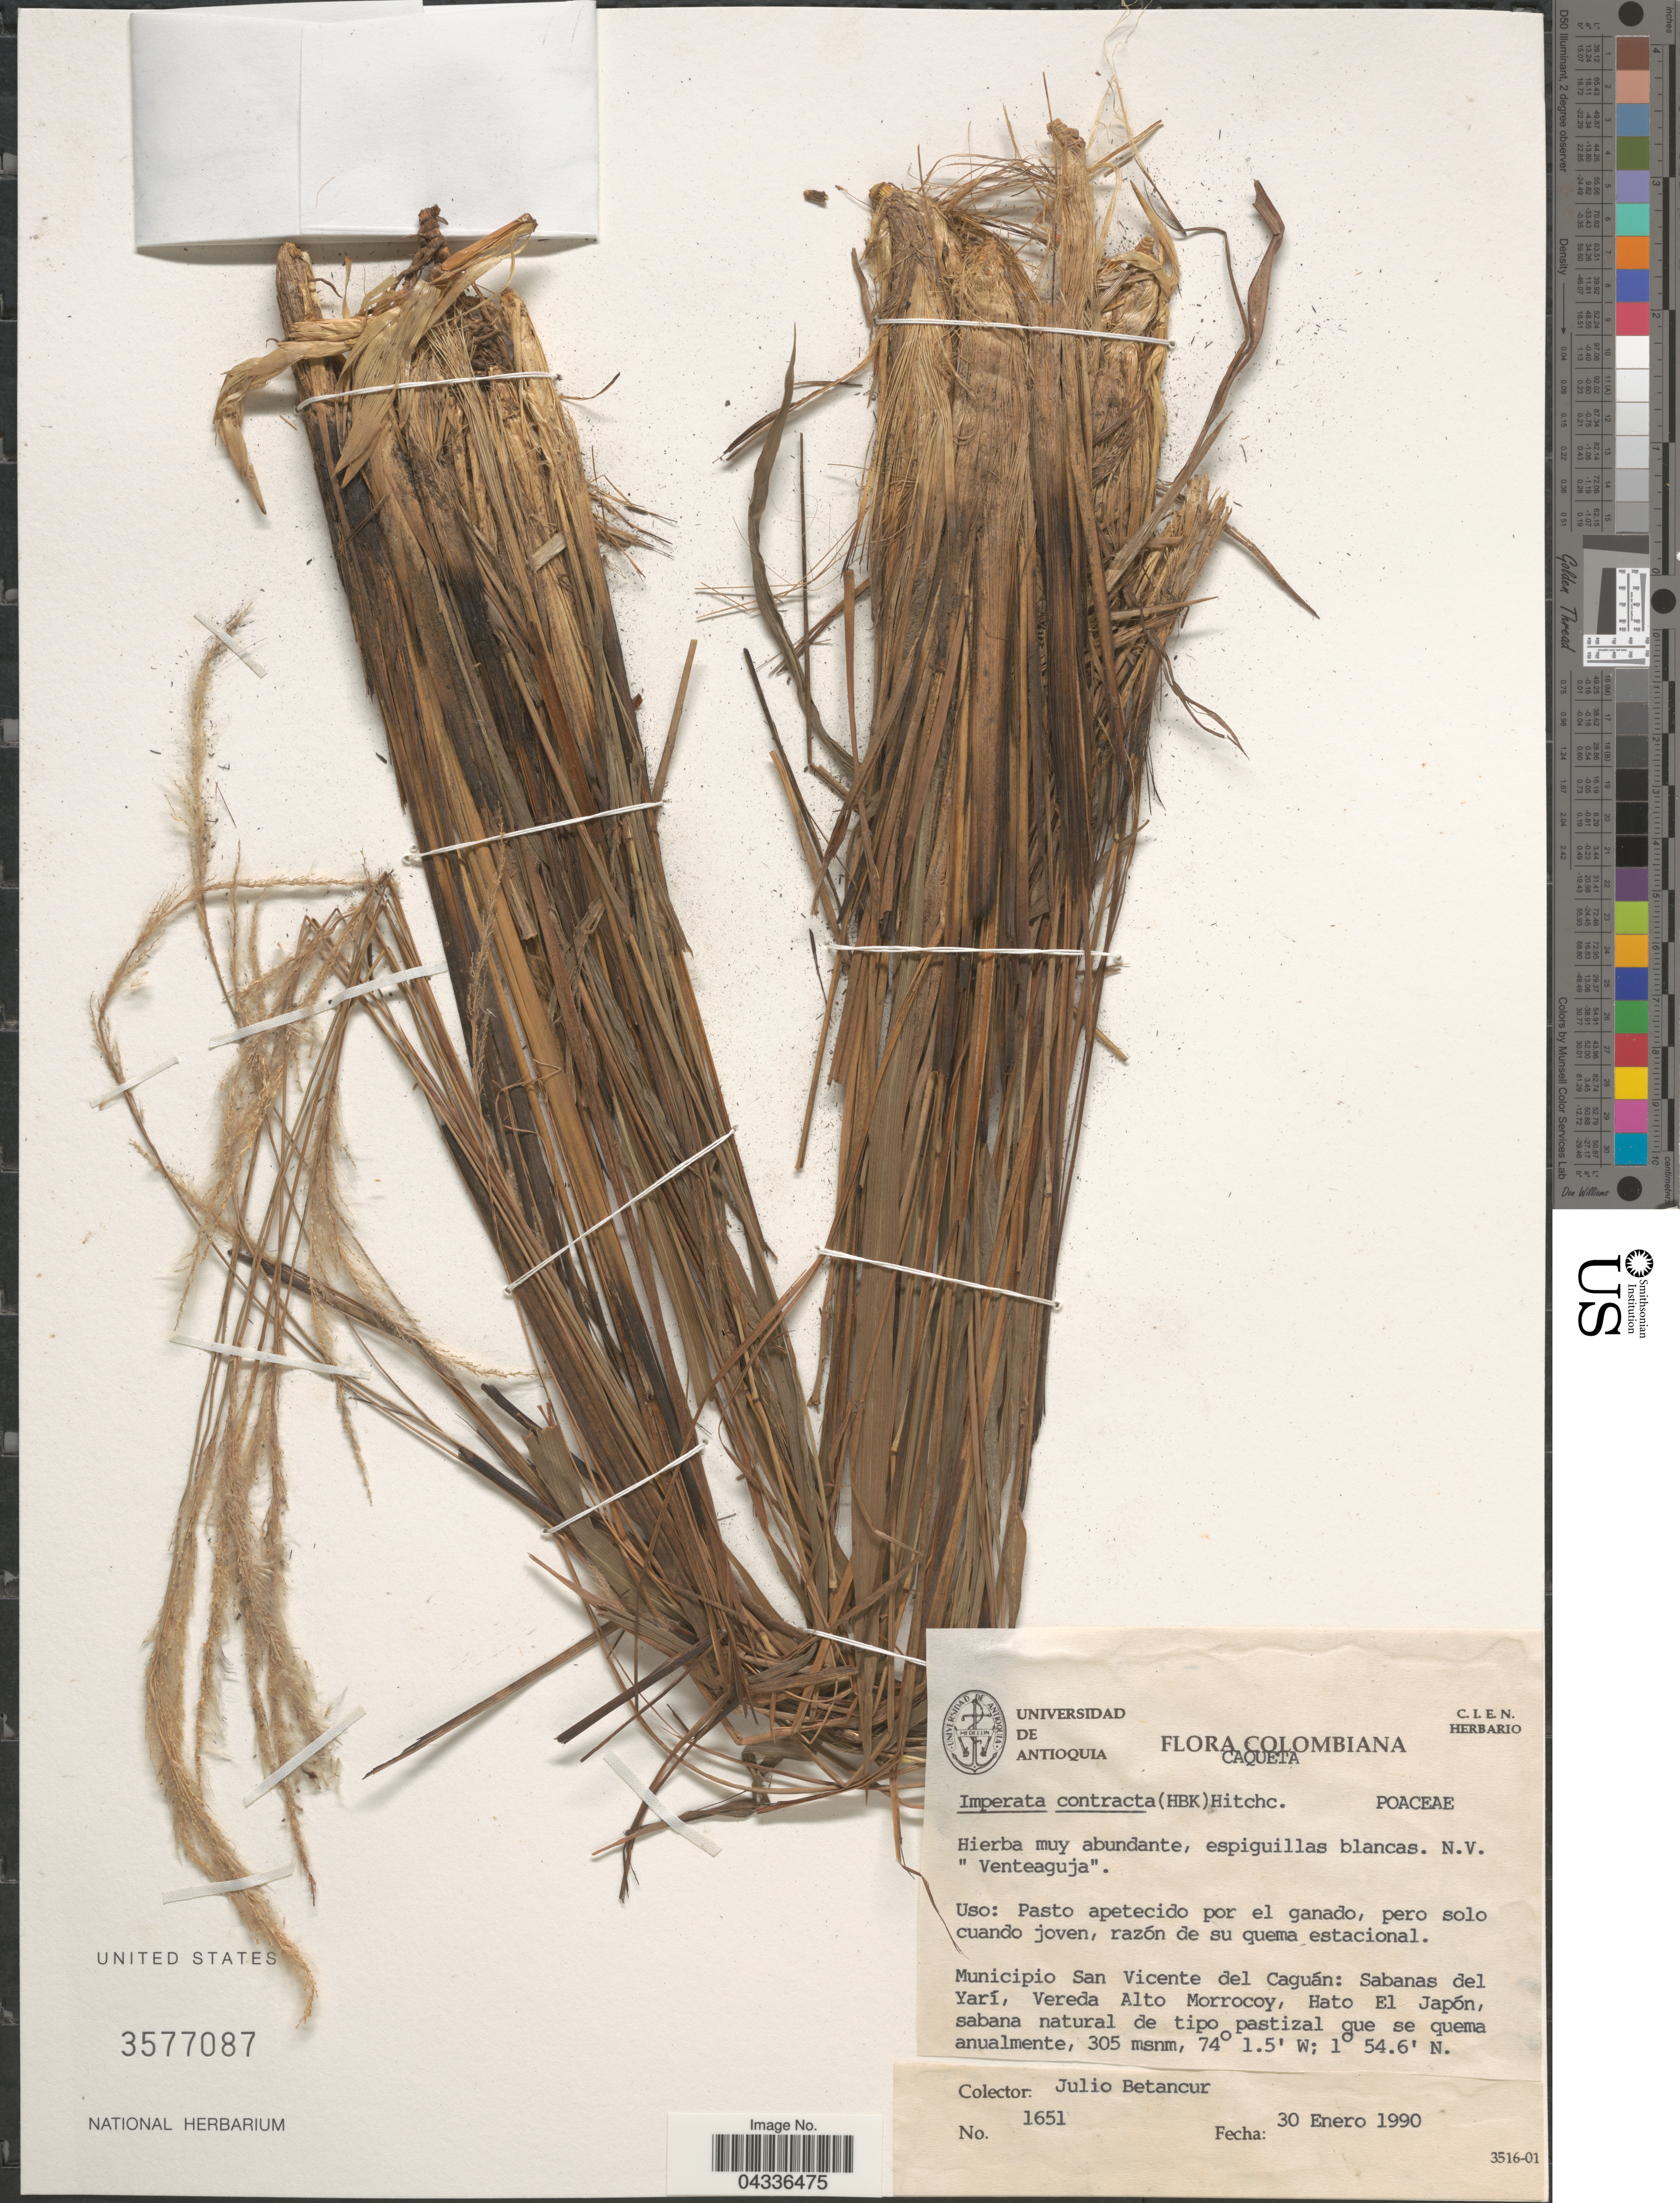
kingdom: Plantae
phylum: Tracheophyta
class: Liliopsida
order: Poales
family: Poaceae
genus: Imperata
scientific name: Imperata contracta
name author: (Kunth) Hitchc.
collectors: J. Betancur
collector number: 1651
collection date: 1990-01-30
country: Colombia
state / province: Caquetá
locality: Municipio San Vicente del Caguán: Sabanas del Yarí, Vereda Alto Morrocoy, Hato El Japón, sabana natural de tipo pastizal que se quema anualmente.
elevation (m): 305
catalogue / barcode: US 3577087